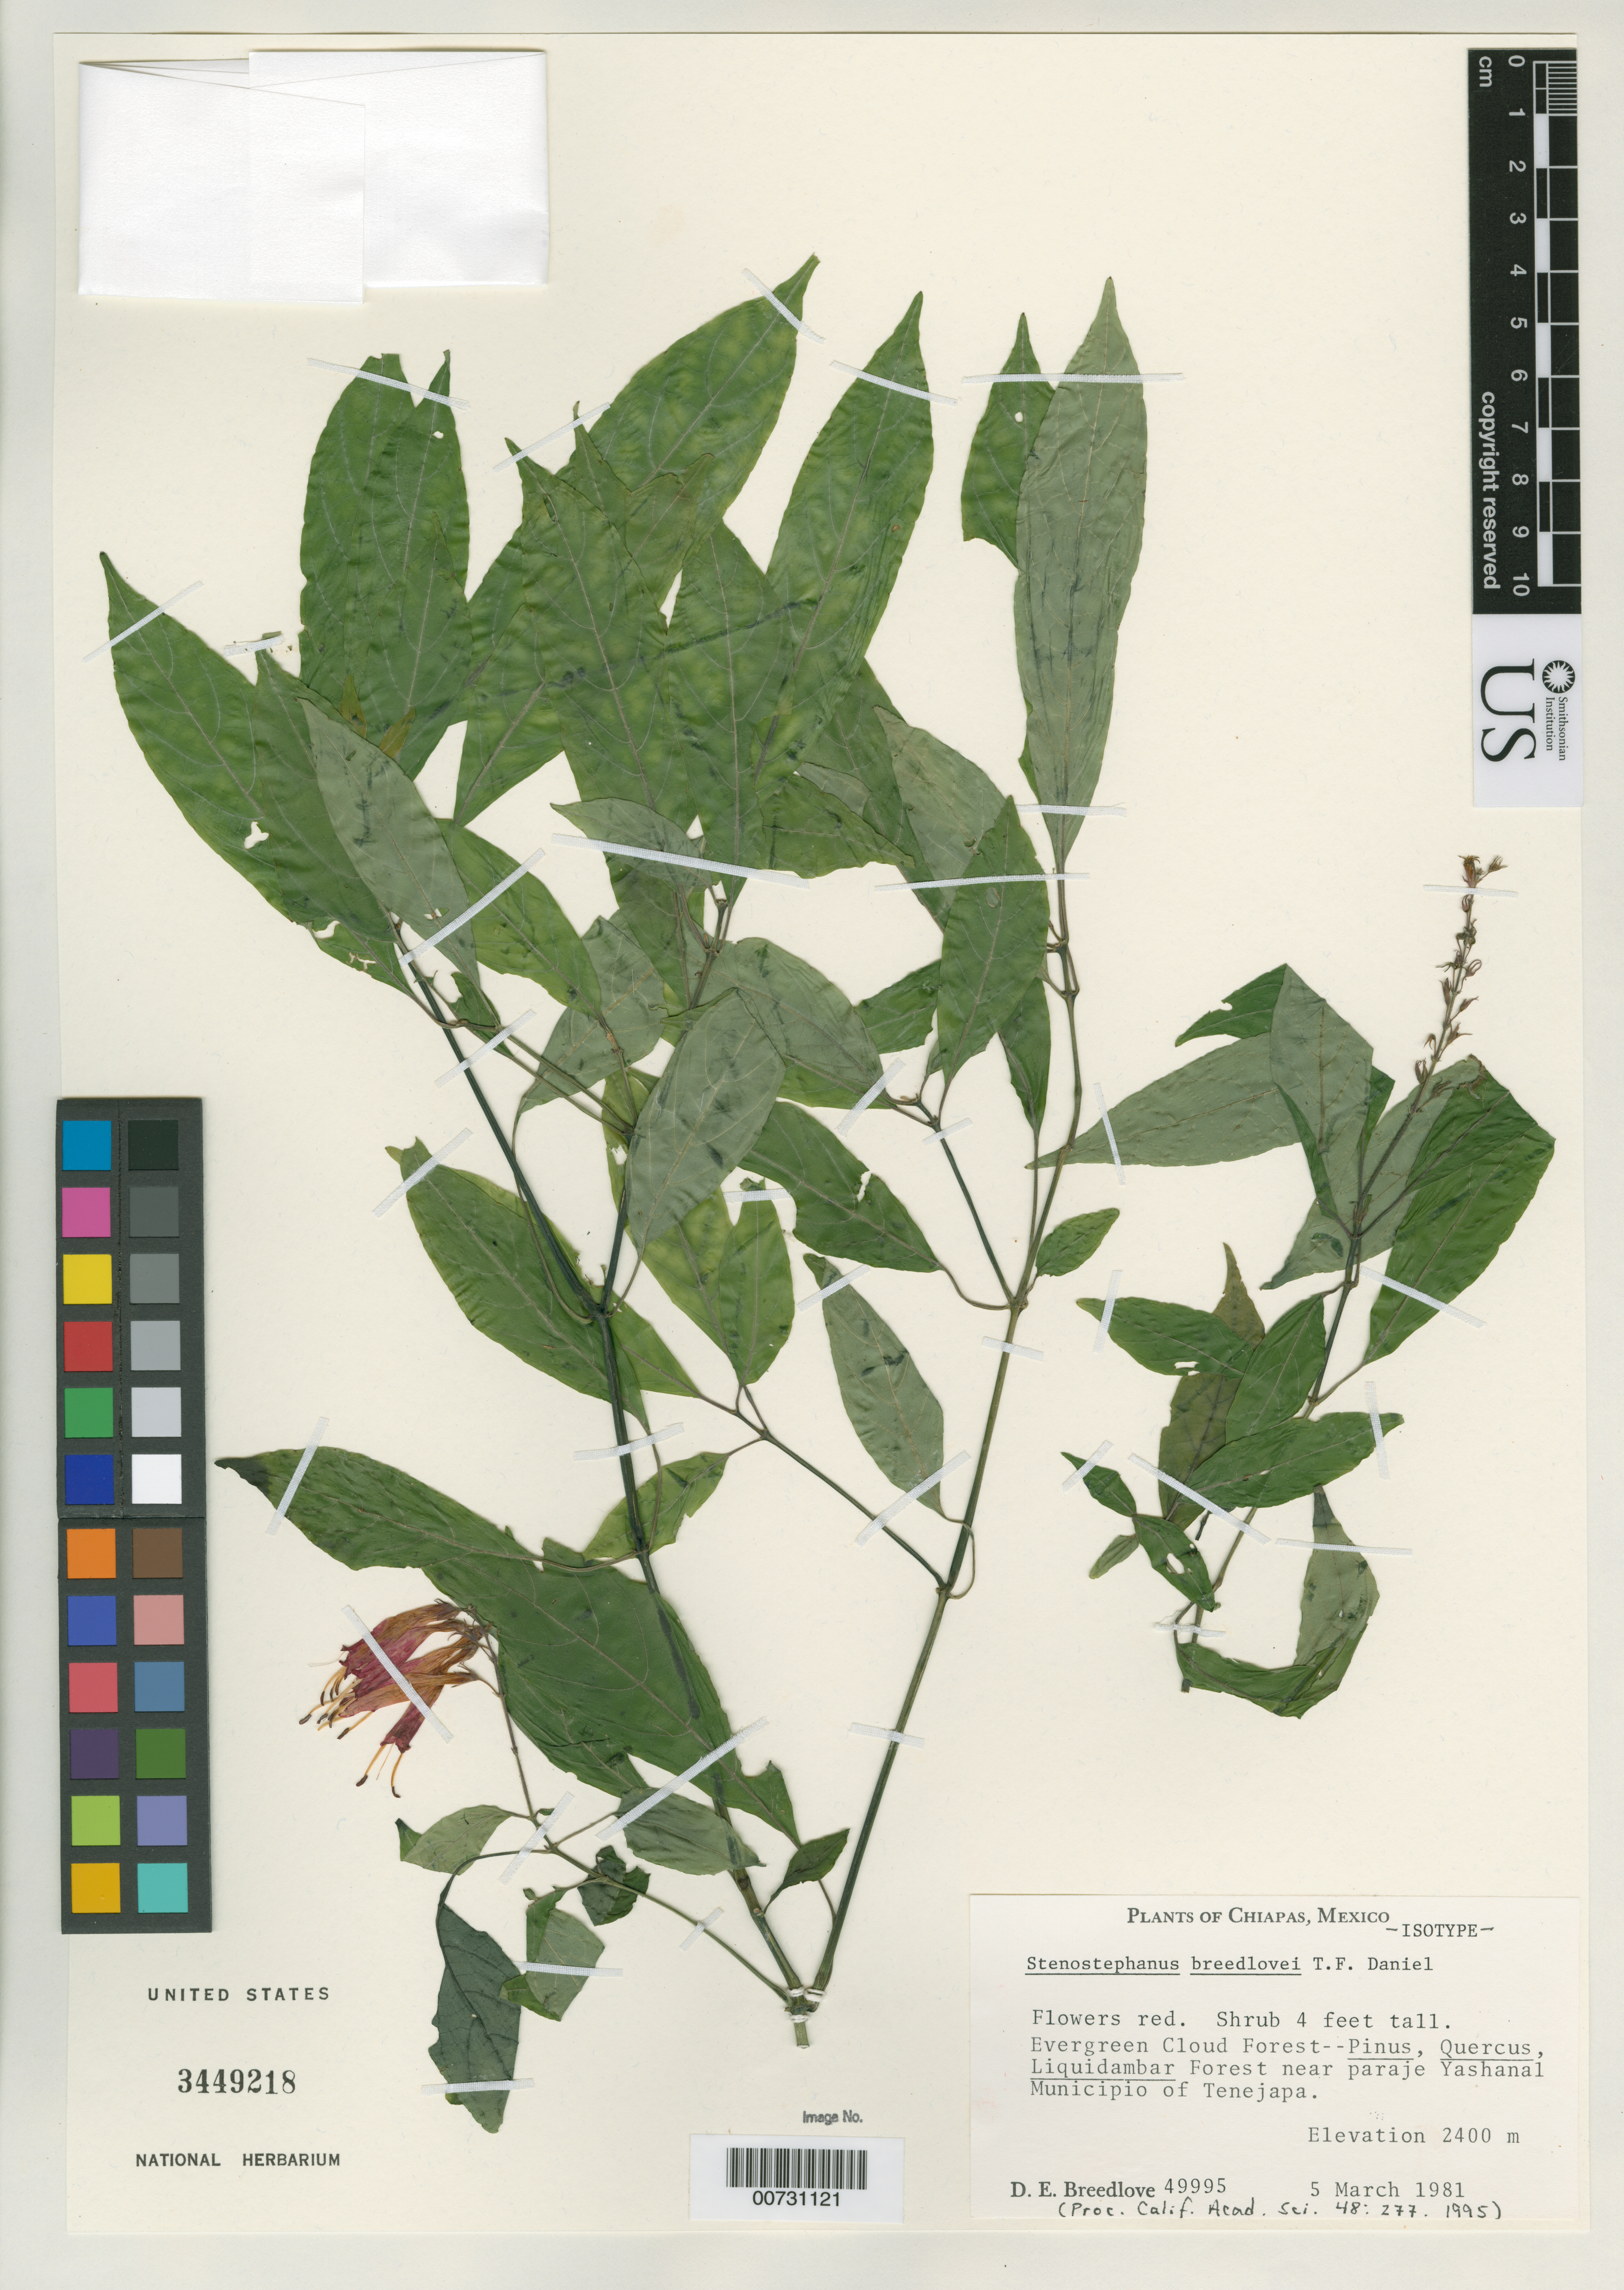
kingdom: Plantae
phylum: Tracheophyta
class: Magnoliopsida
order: Lamiales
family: Acanthaceae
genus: Stenostephanus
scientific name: Stenostephanus breedlovei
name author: T.F. Daniel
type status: Isotype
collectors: D. E. Breedlove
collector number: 49995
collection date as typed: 05 Mar 1981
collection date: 1981-03-05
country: Mexico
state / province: Chiapas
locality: Near paraje Yashanal Municipio of Tenejapa.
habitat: Evergreen cloud forest.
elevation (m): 2400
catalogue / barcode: US 3449218